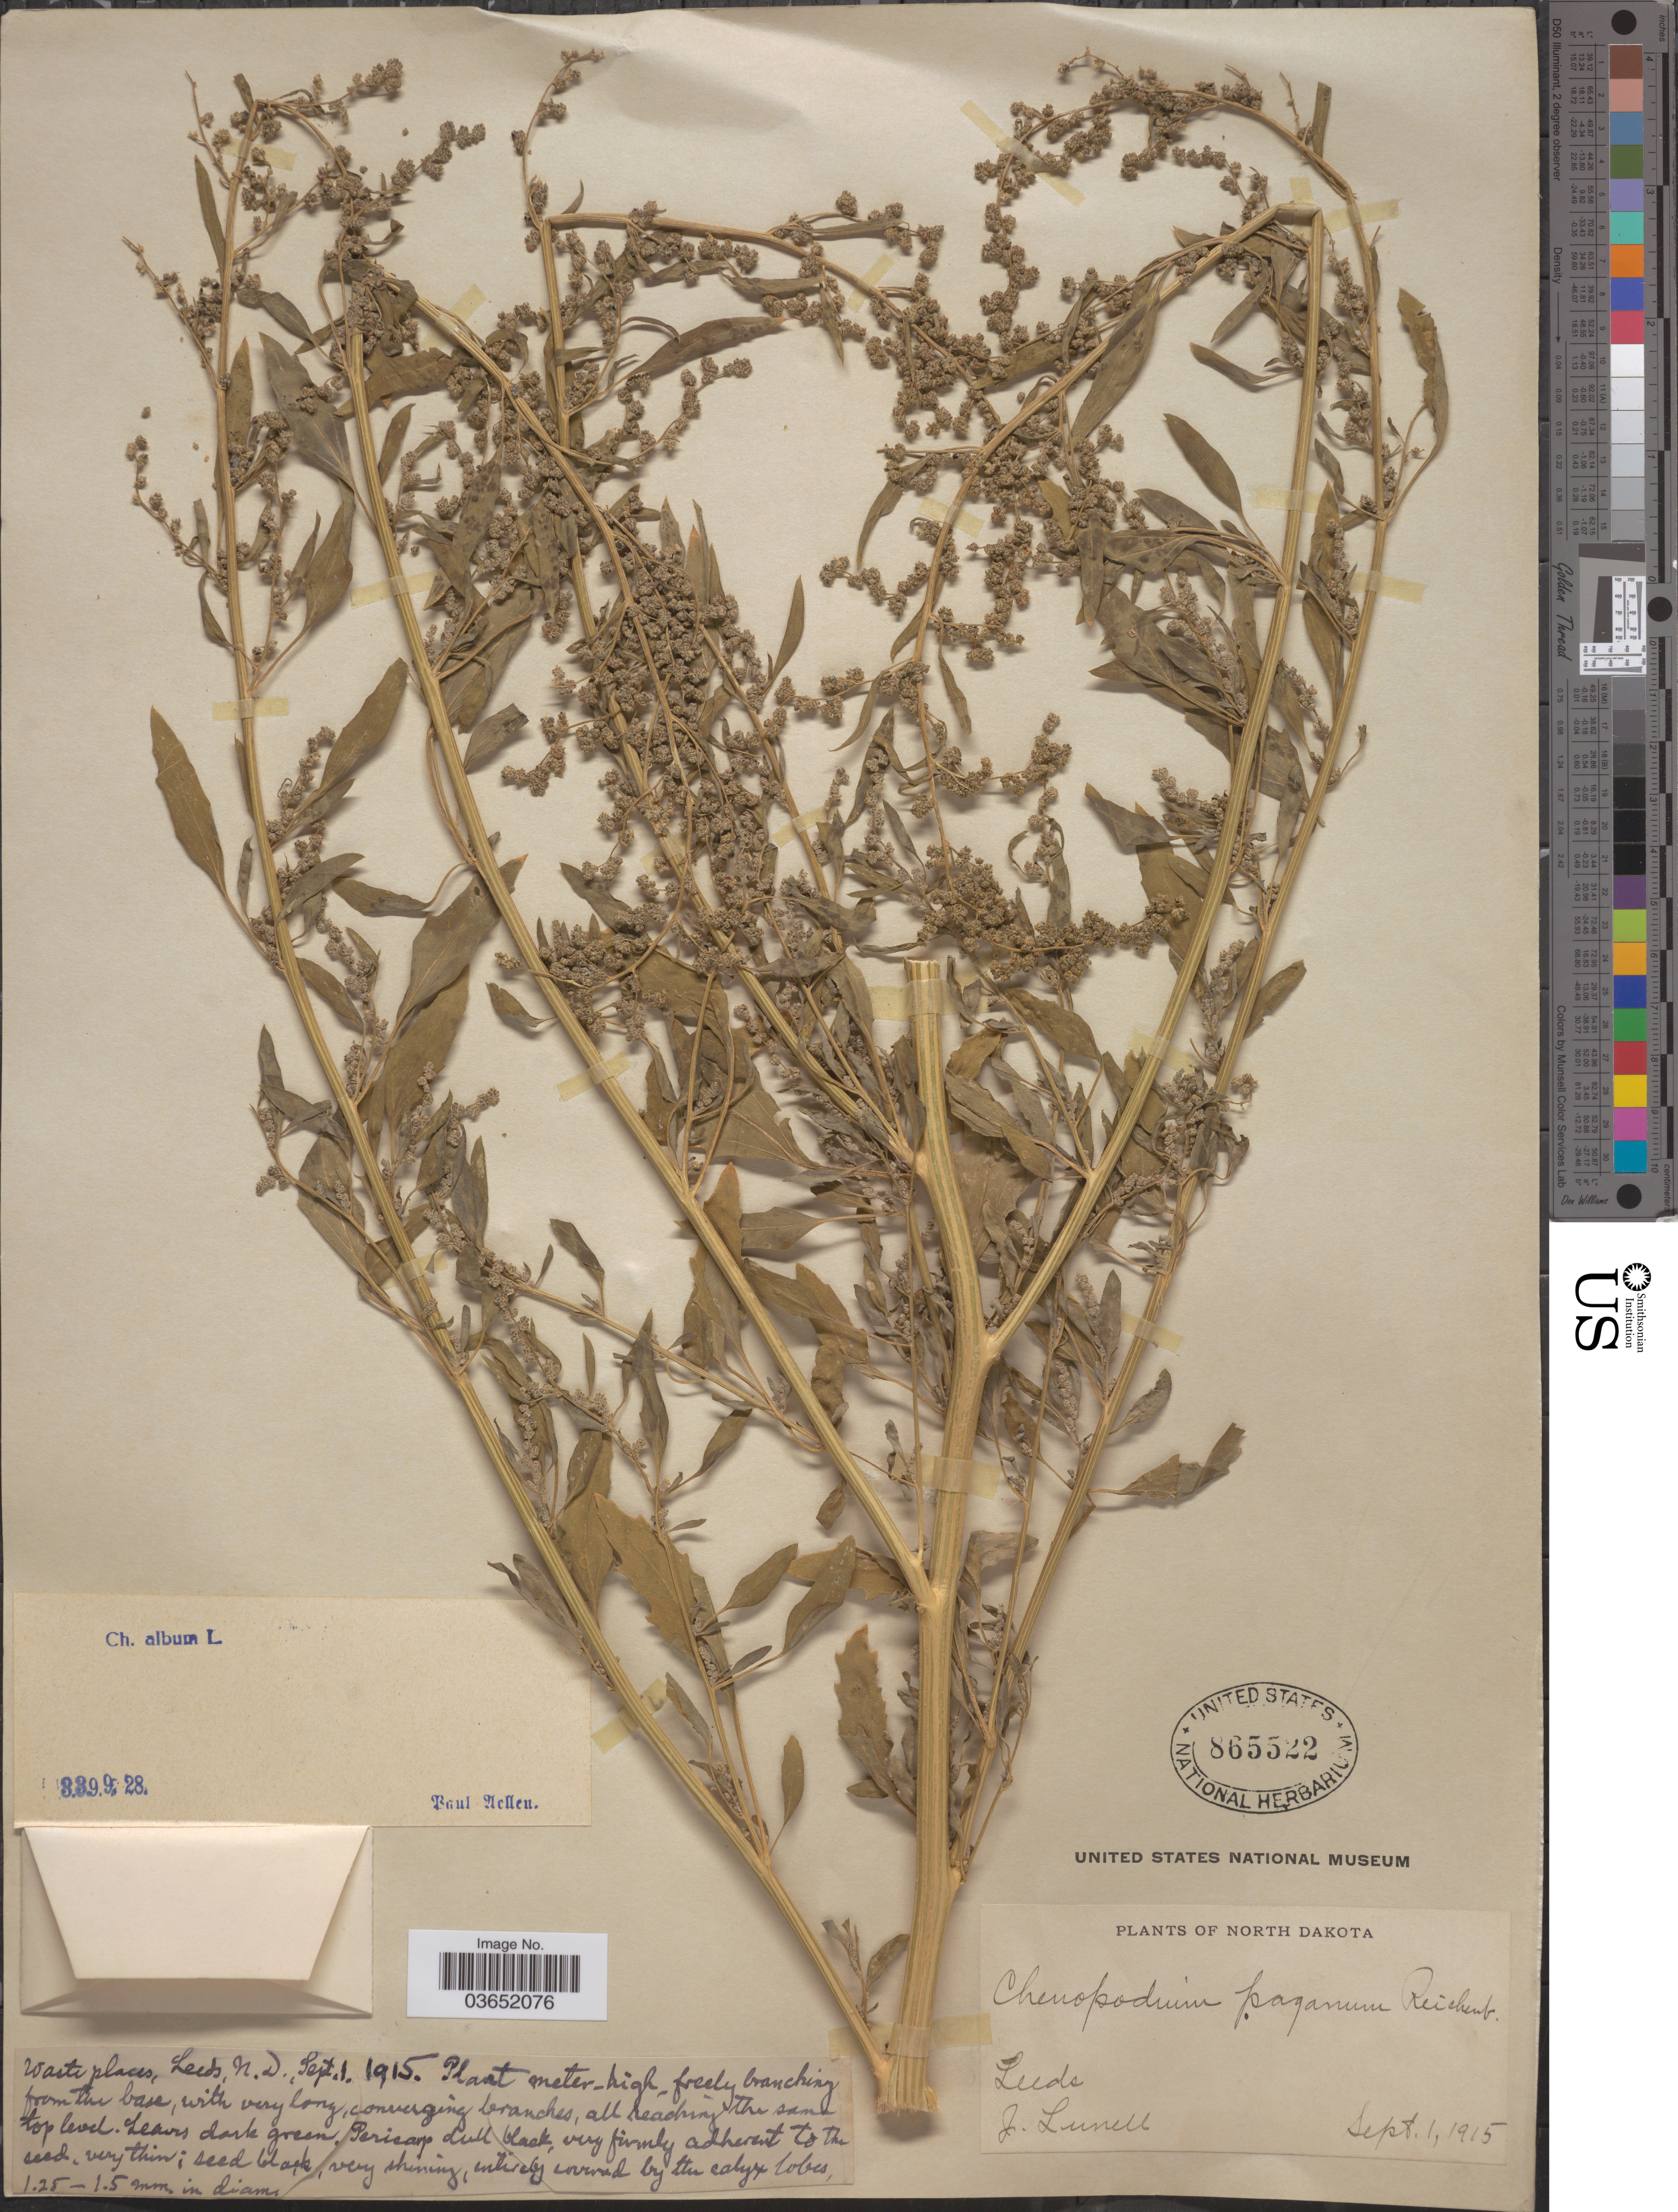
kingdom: Plantae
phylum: Tracheophyta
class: Magnoliopsida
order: Caryophyllales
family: Amaranthaceae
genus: Chenopodium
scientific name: Chenopodium album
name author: L.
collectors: J. Lunell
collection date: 1915-09-01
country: United States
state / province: North Dakota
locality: Leeds.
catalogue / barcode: US 865522